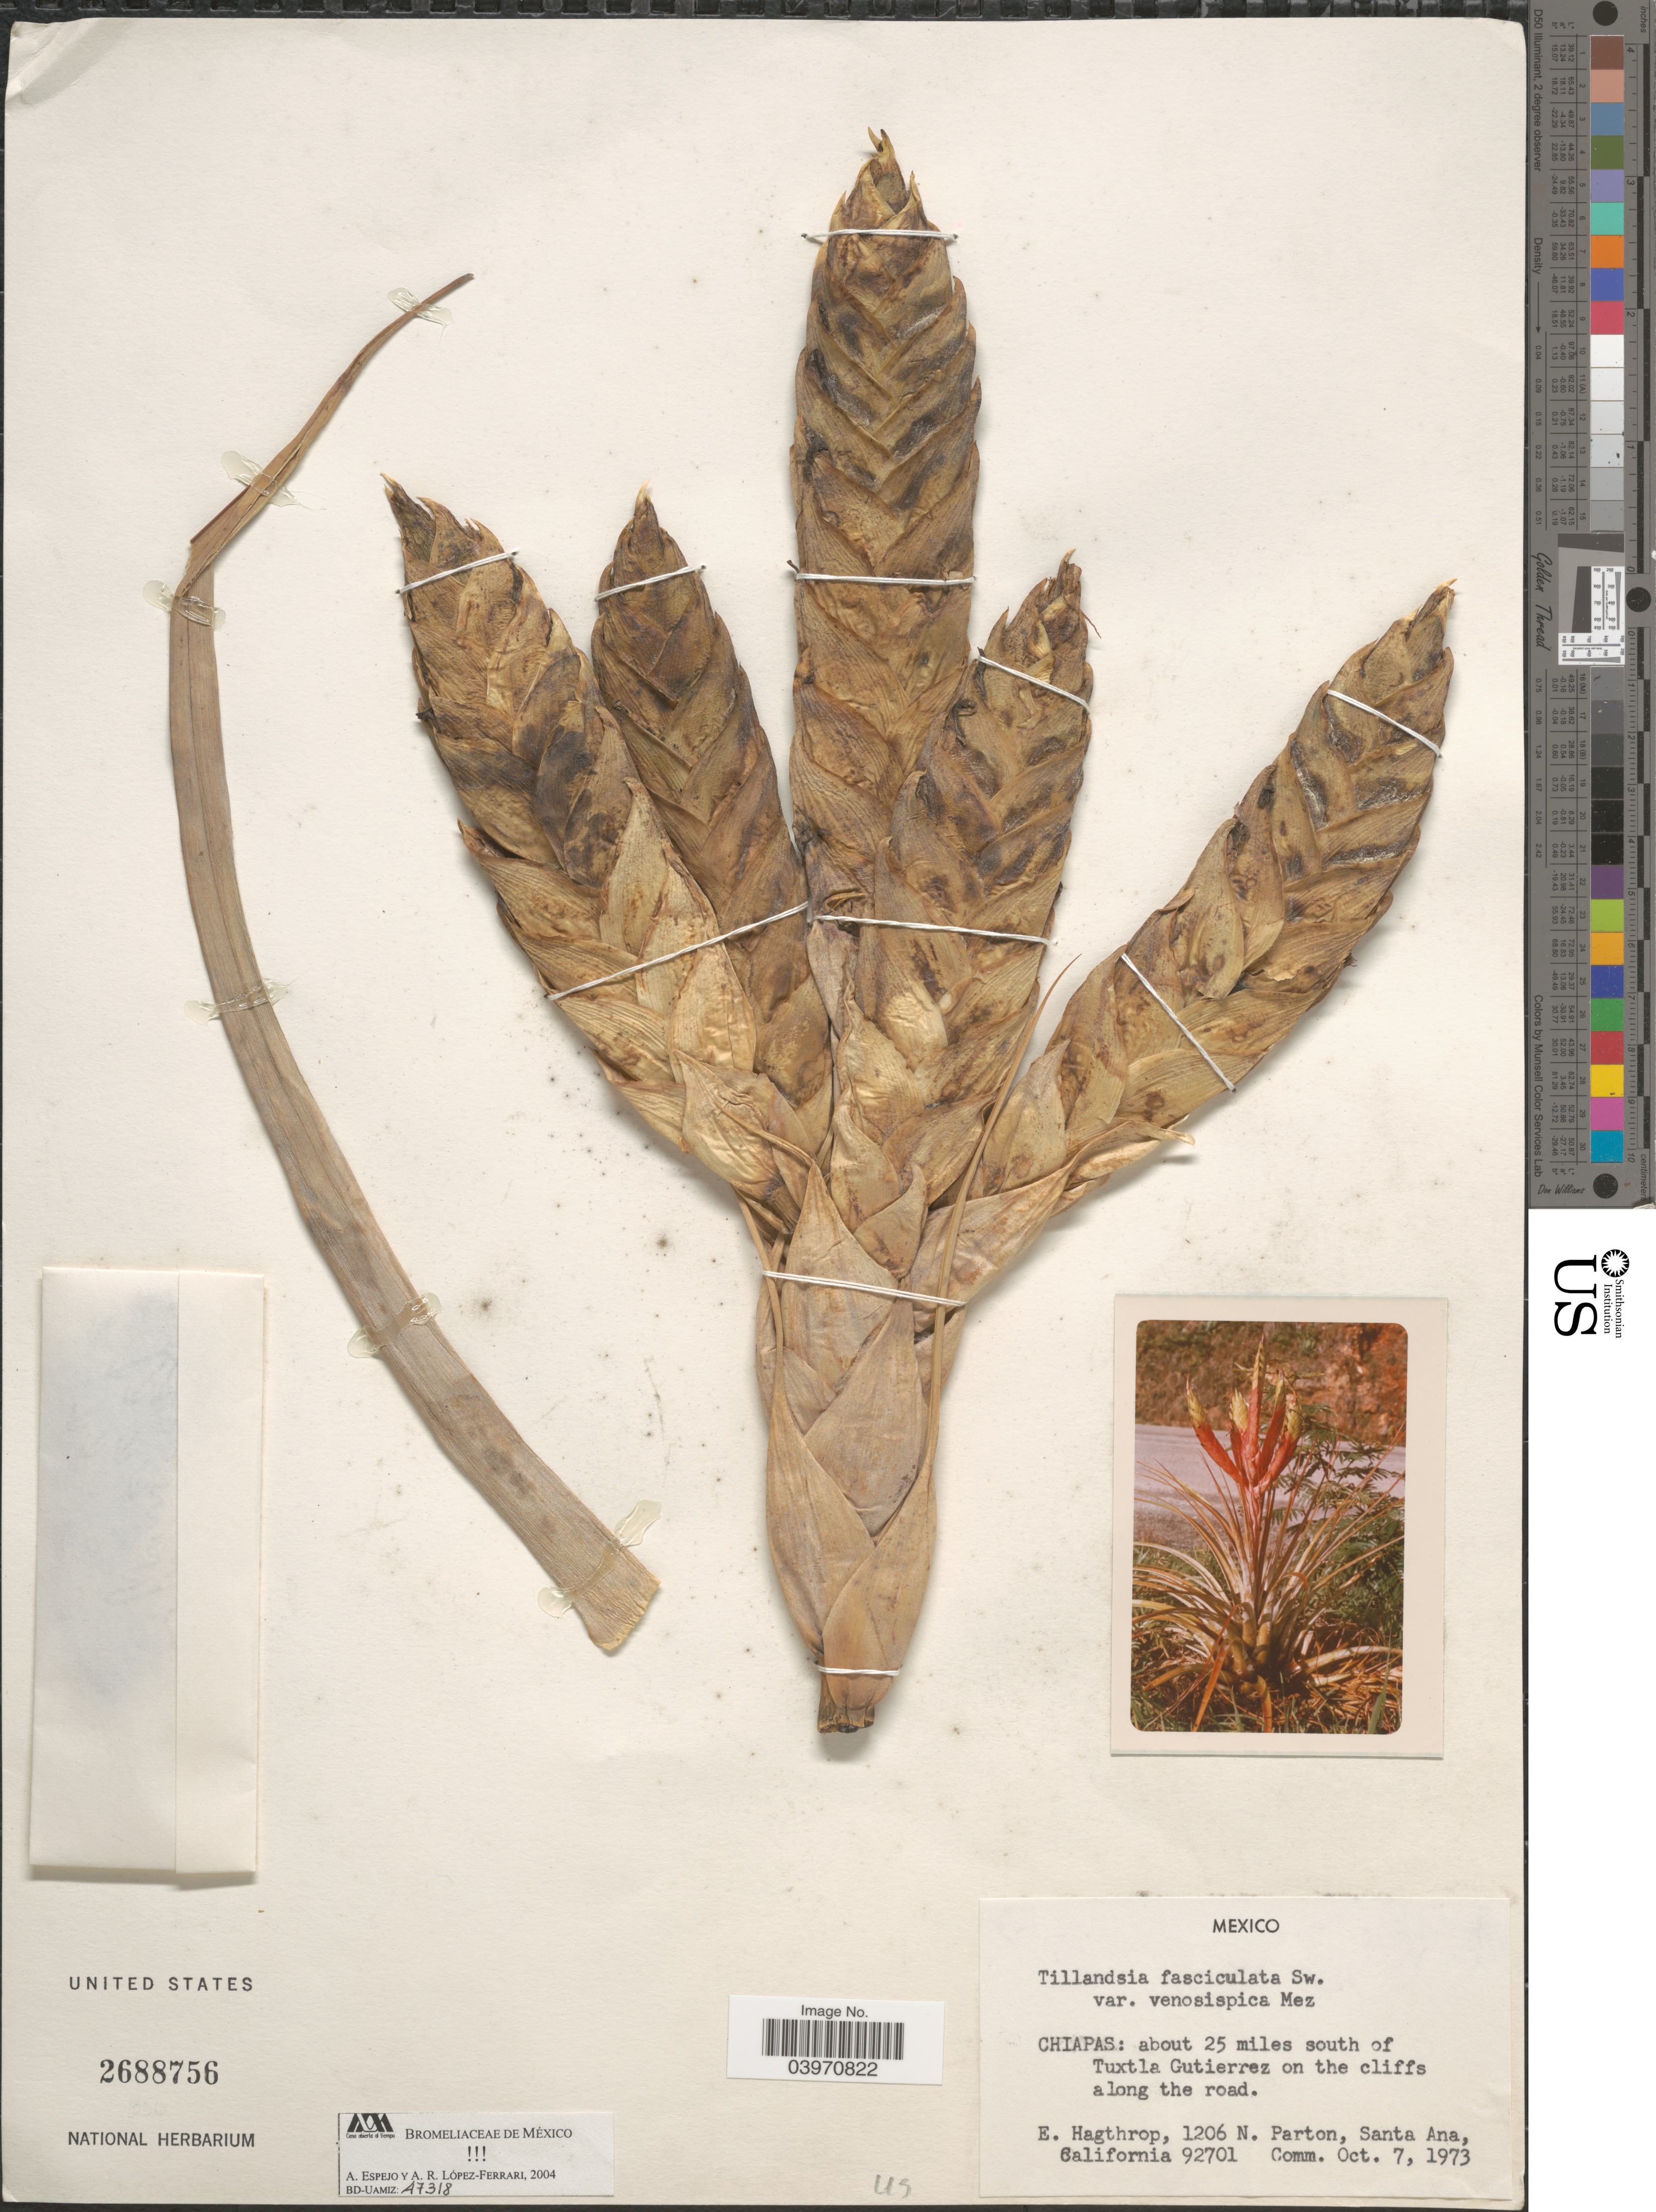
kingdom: Plantae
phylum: Tracheophyta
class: Liliopsida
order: Poales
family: Bromeliaceae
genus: Tillandsia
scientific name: Tillandsia fasciculata var. venosispica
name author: Mez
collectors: E. Hagthrop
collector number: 1206 N?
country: Mexico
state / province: Chiapas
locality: About 25 miles south of Tuxtla Gutierrez on the cliffs along the road.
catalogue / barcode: US 2688756